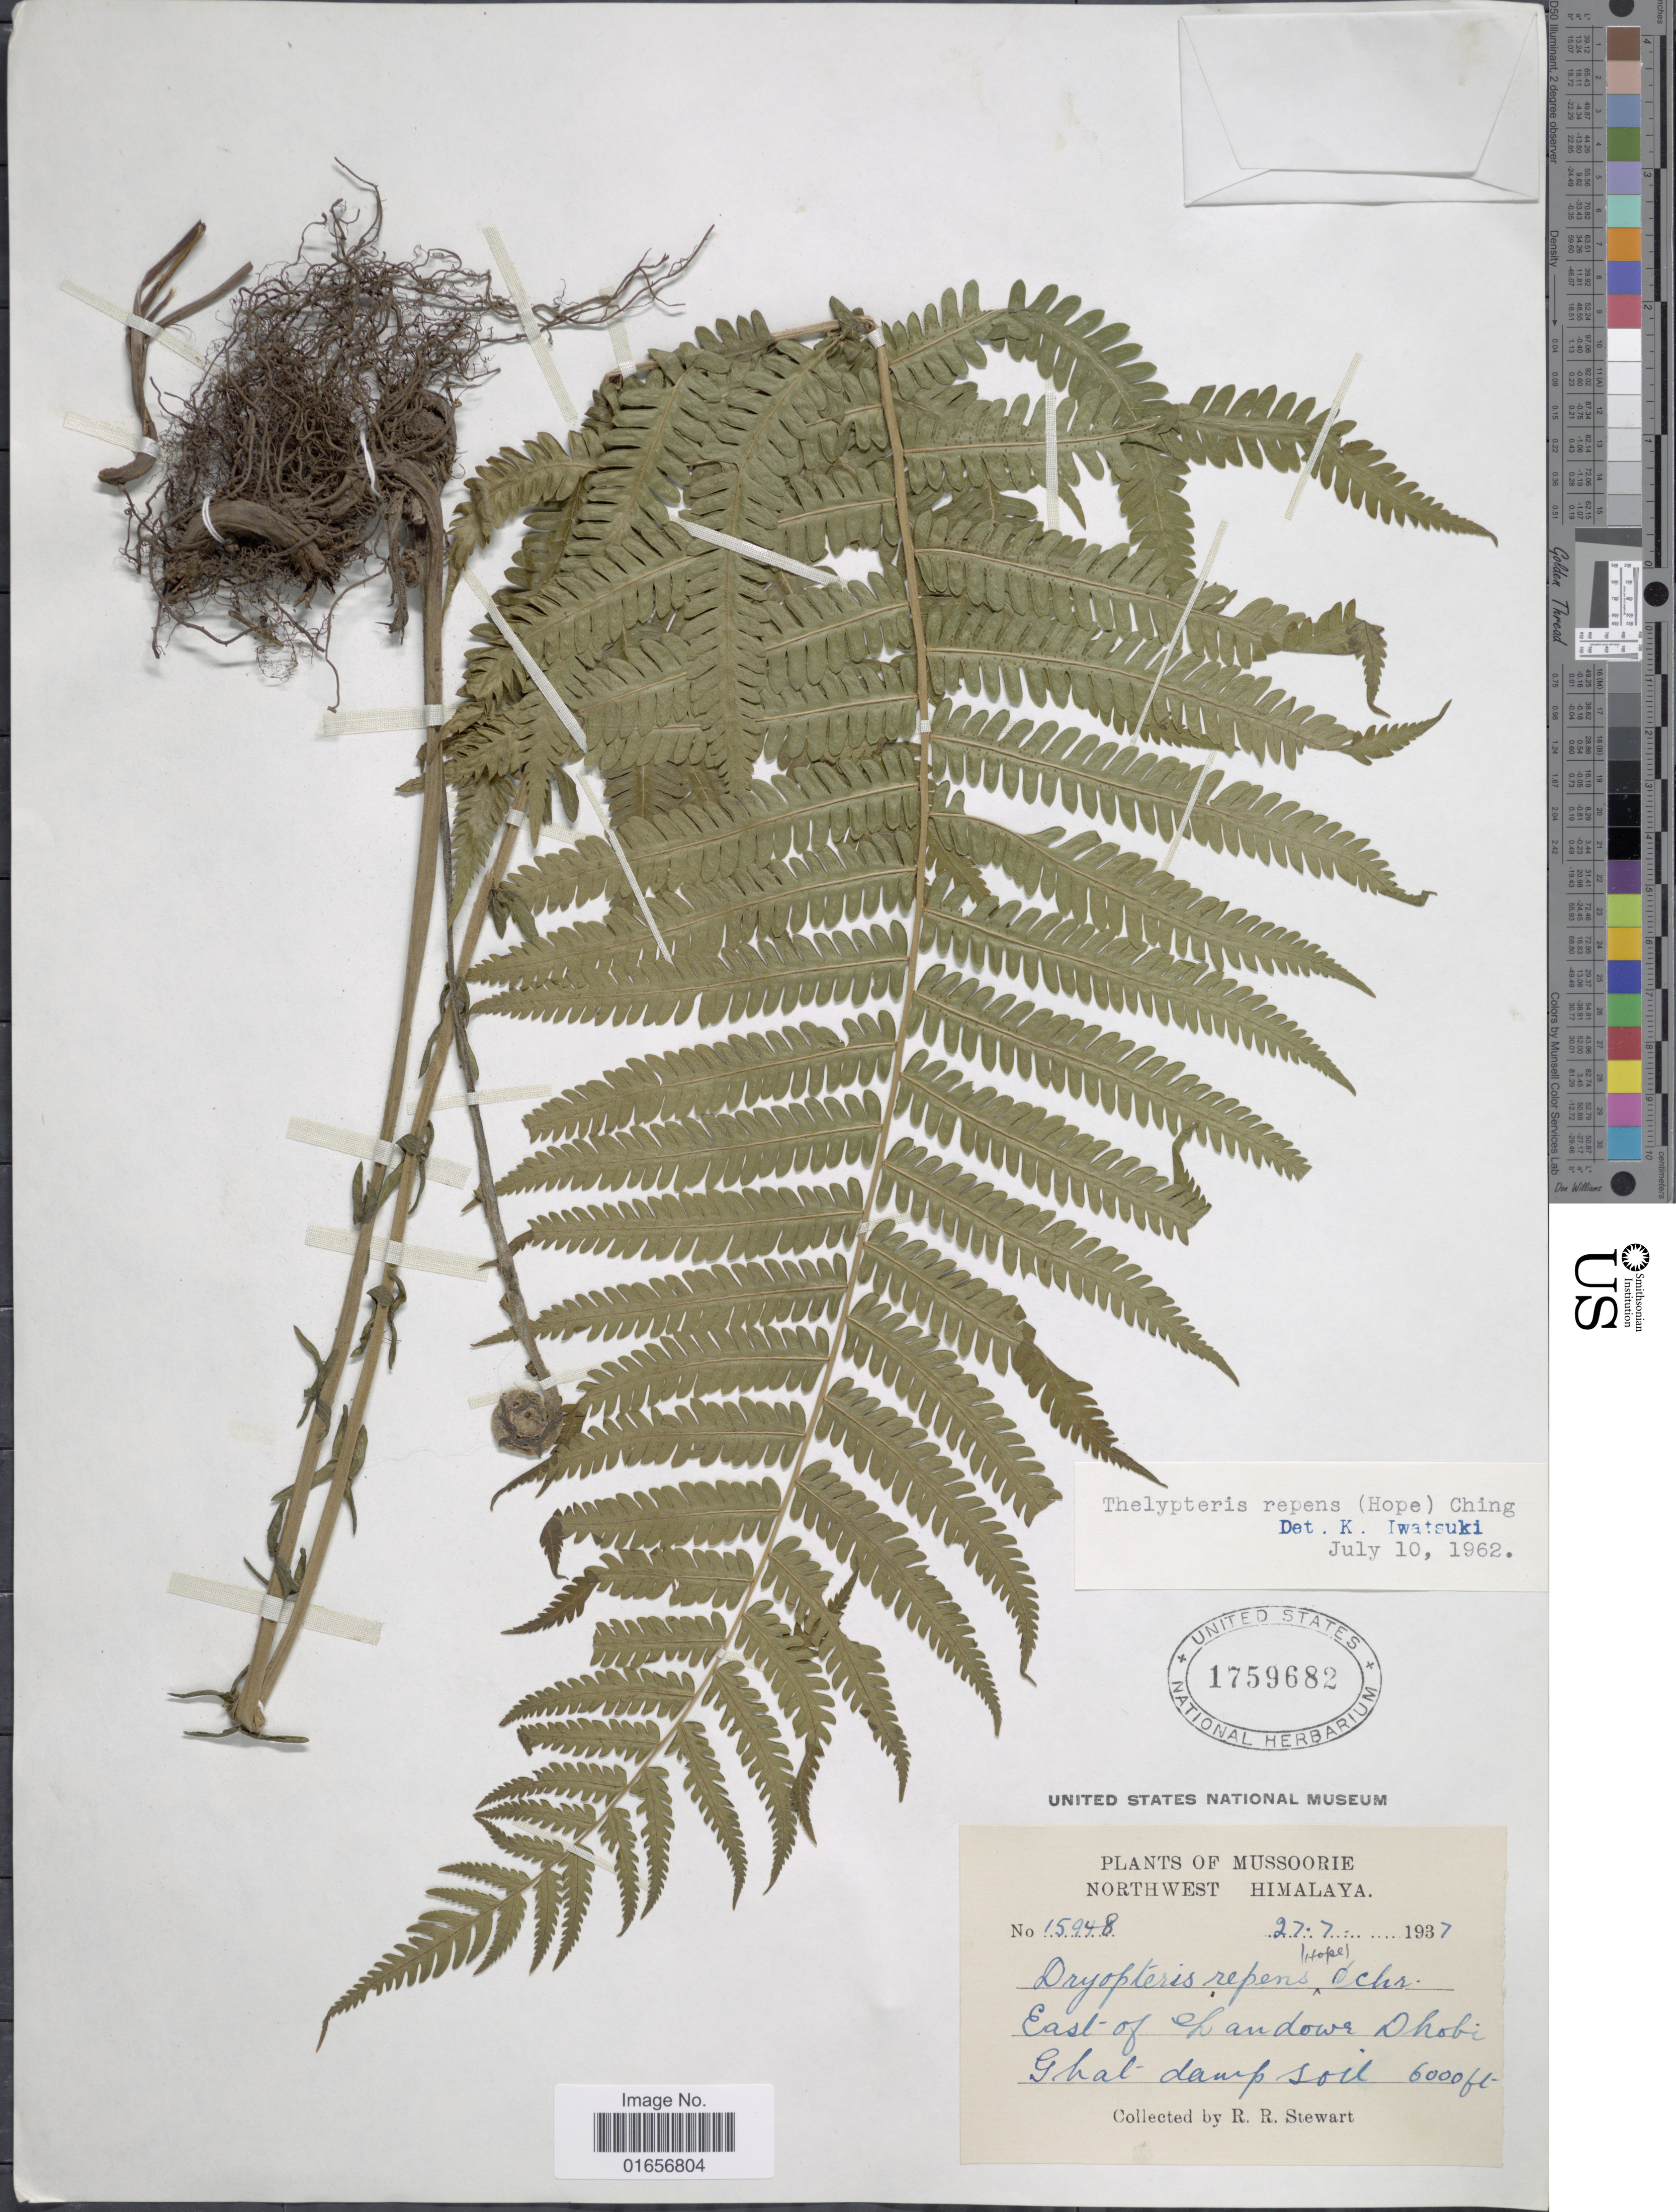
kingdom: Plantae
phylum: Tracheophyta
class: Polypodiopsida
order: Polypodiales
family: Thelypteridaceae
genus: Pseudocyclosorus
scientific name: Pseudocyclosorus repens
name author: (C. Hope) Ching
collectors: R. R. Stewart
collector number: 15948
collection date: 1937-07-27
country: India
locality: Mussoorie, Northwest Himalaya, East of Chandowe Dhobi, Ghat damp soil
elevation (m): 1829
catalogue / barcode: US 1759682